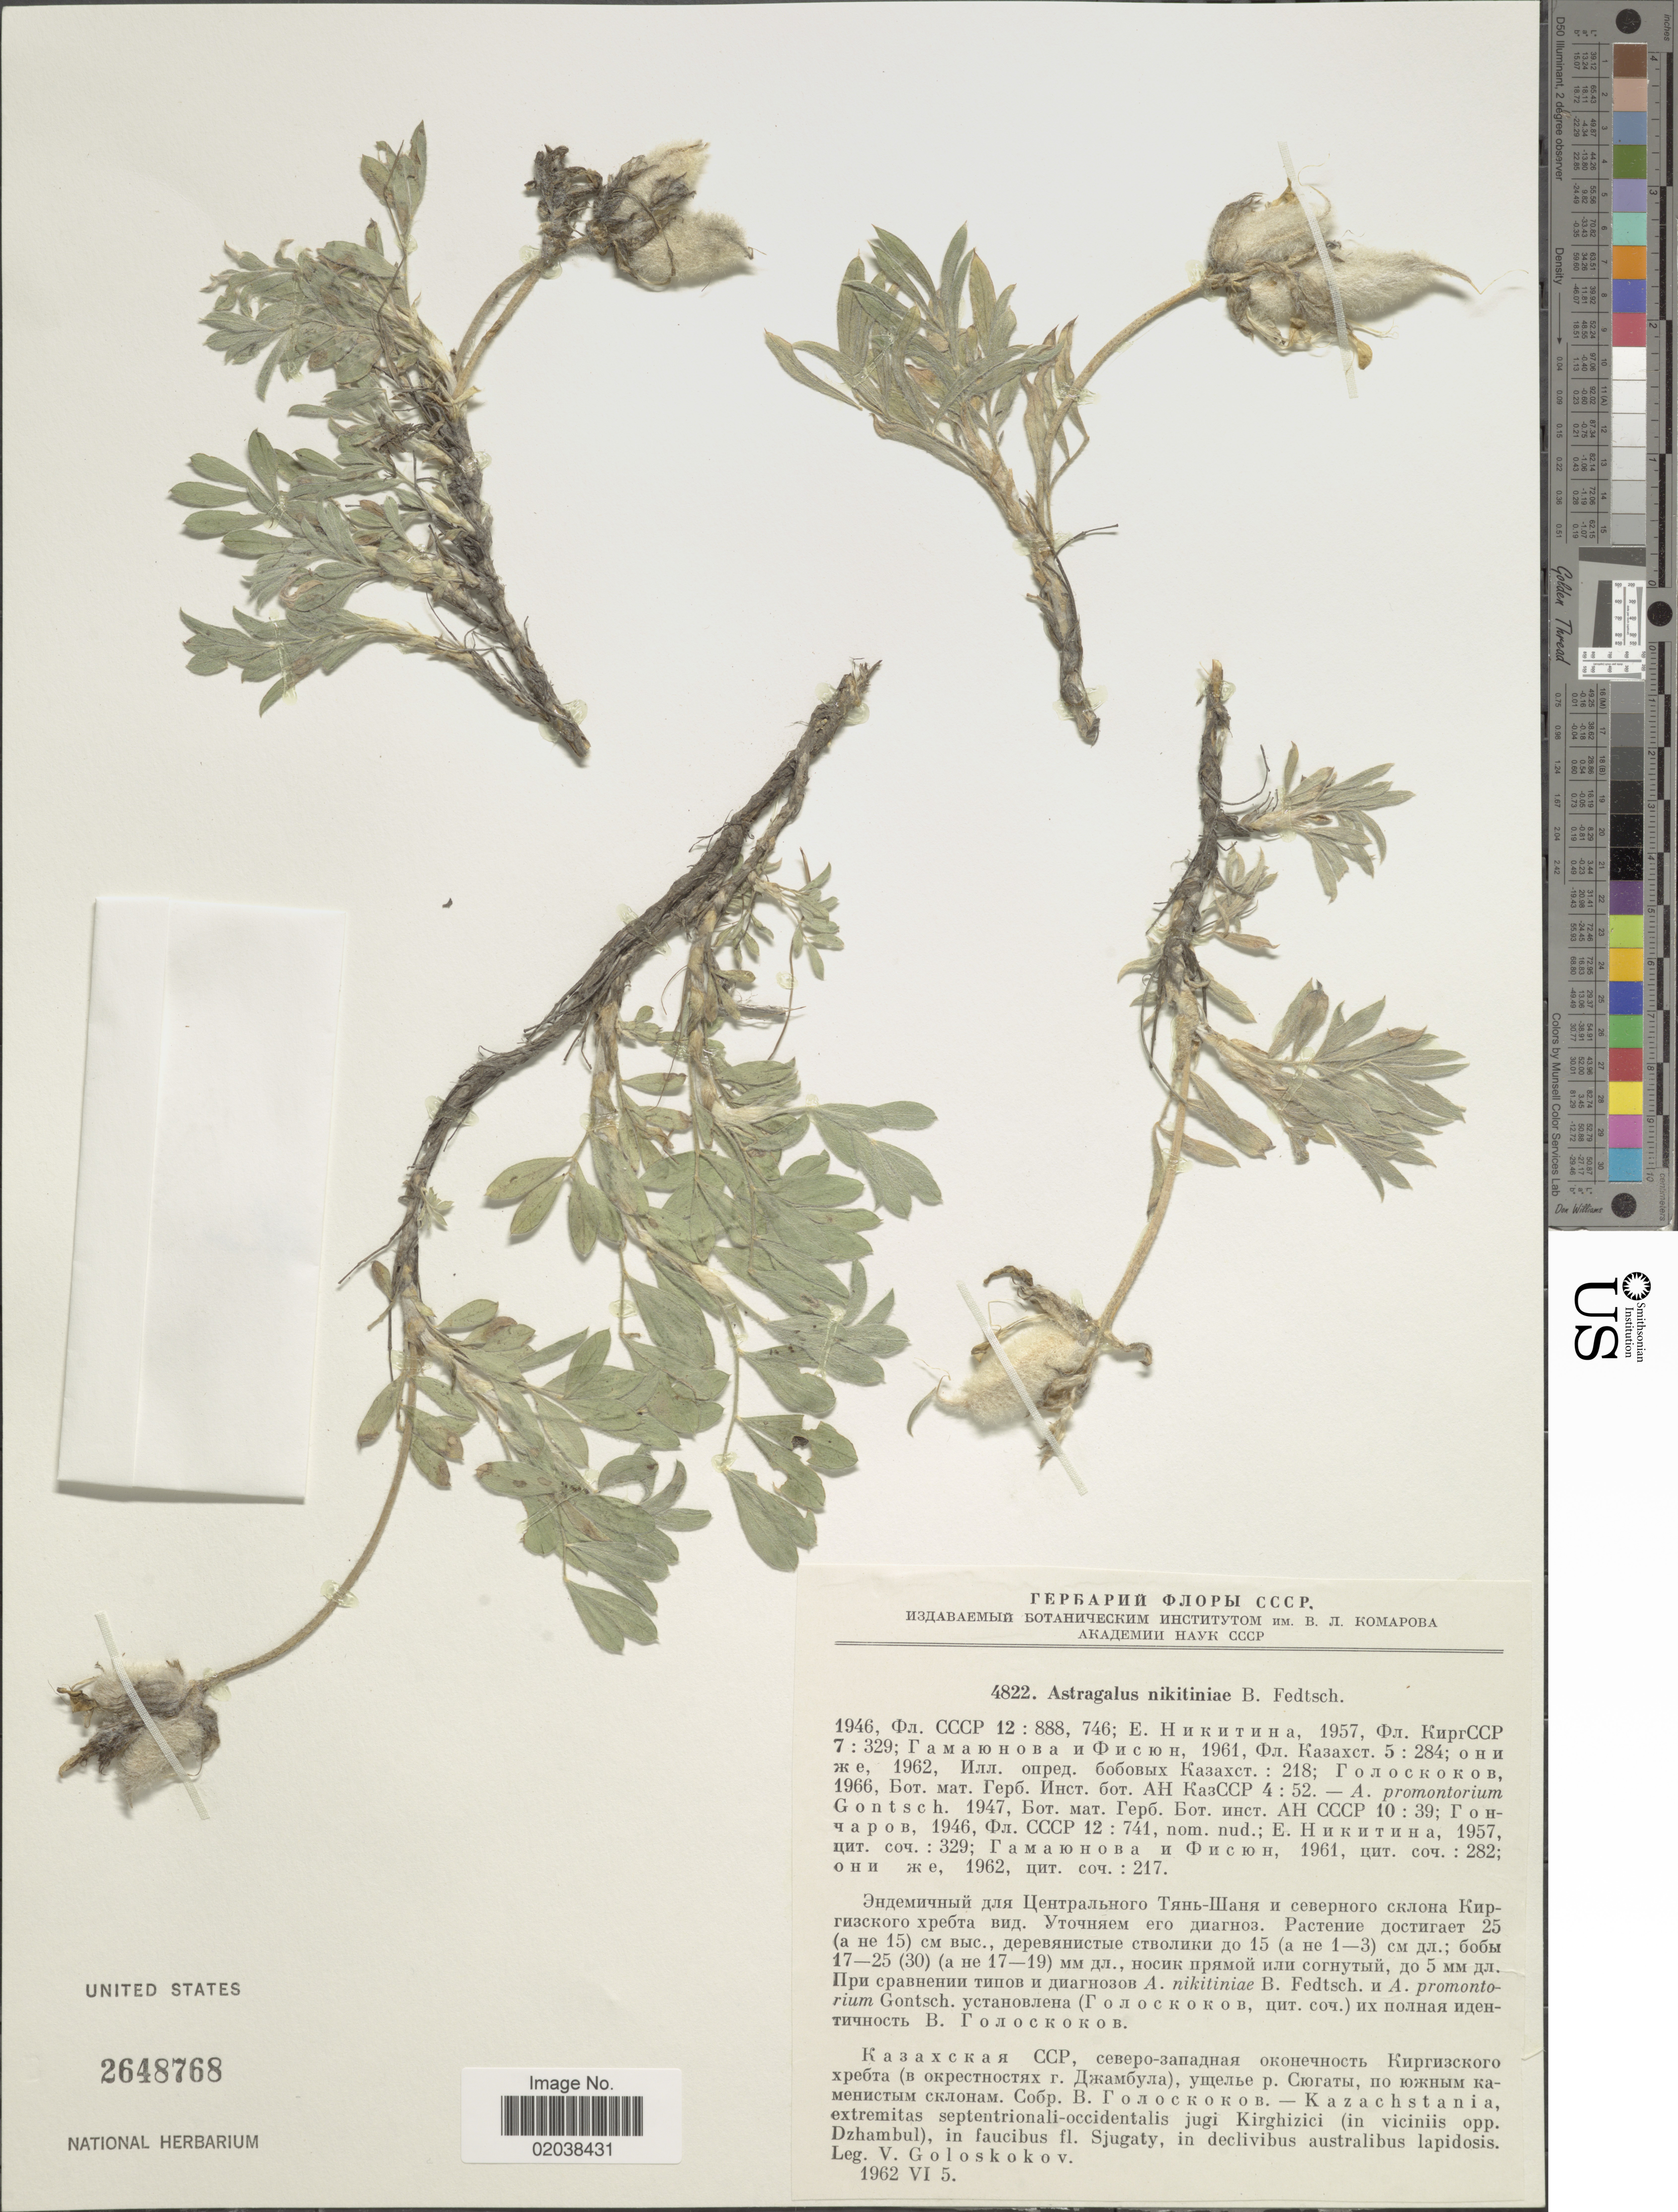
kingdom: Plantae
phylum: Tracheophyta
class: Magnoliopsida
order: Fabales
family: Fabaceae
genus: Astragalus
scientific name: Astragalus nikitinae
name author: B. Fedtsch.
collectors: V. P. Goloskokov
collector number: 4822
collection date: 1962-06-05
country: Kazakhstan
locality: Kazachstania, extremitas septentrionali-occidentalis jugi Kirghizici ( in viciniis opp. Dzhambul)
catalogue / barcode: US 2648768